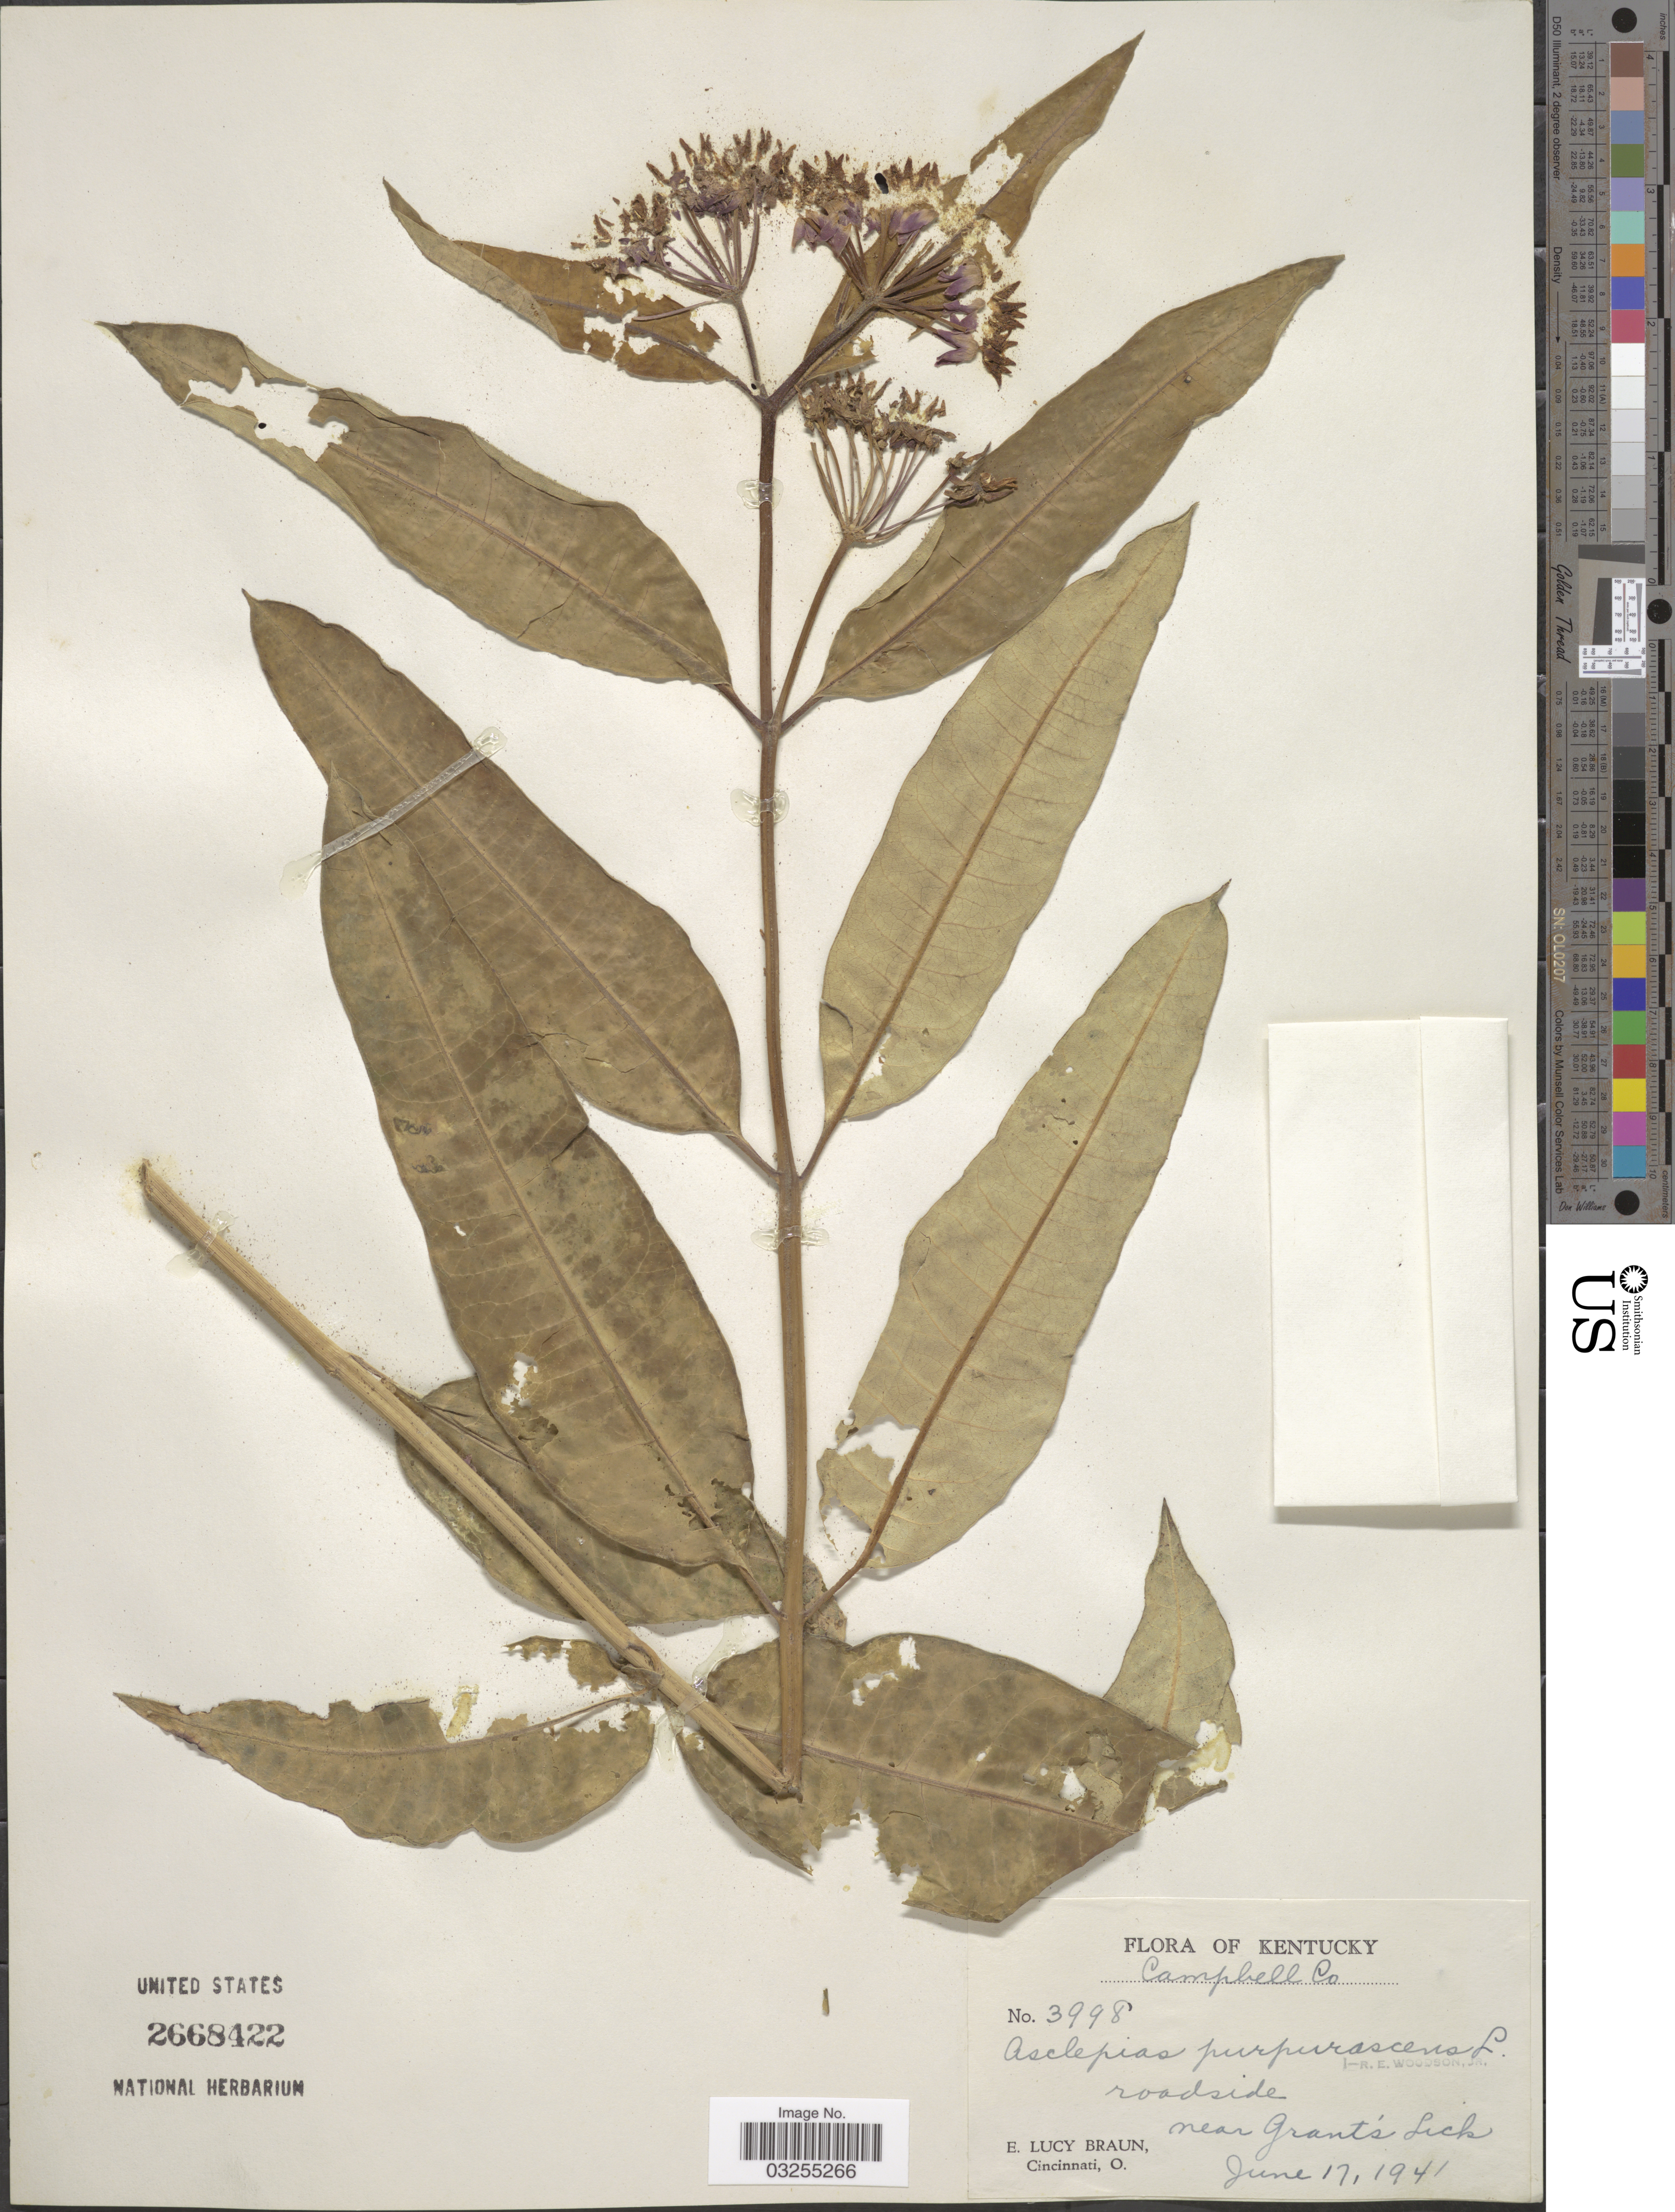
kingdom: Plantae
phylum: Tracheophyta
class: Magnoliopsida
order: Gentianales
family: Apocynaceae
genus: Asclepias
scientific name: Asclepias purpurascens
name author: L.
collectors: E. Braun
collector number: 3998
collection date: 1941-06-17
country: United States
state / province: Kentucky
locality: Campbell Co. Roadside near Grant's Lick.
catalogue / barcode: US 2668422